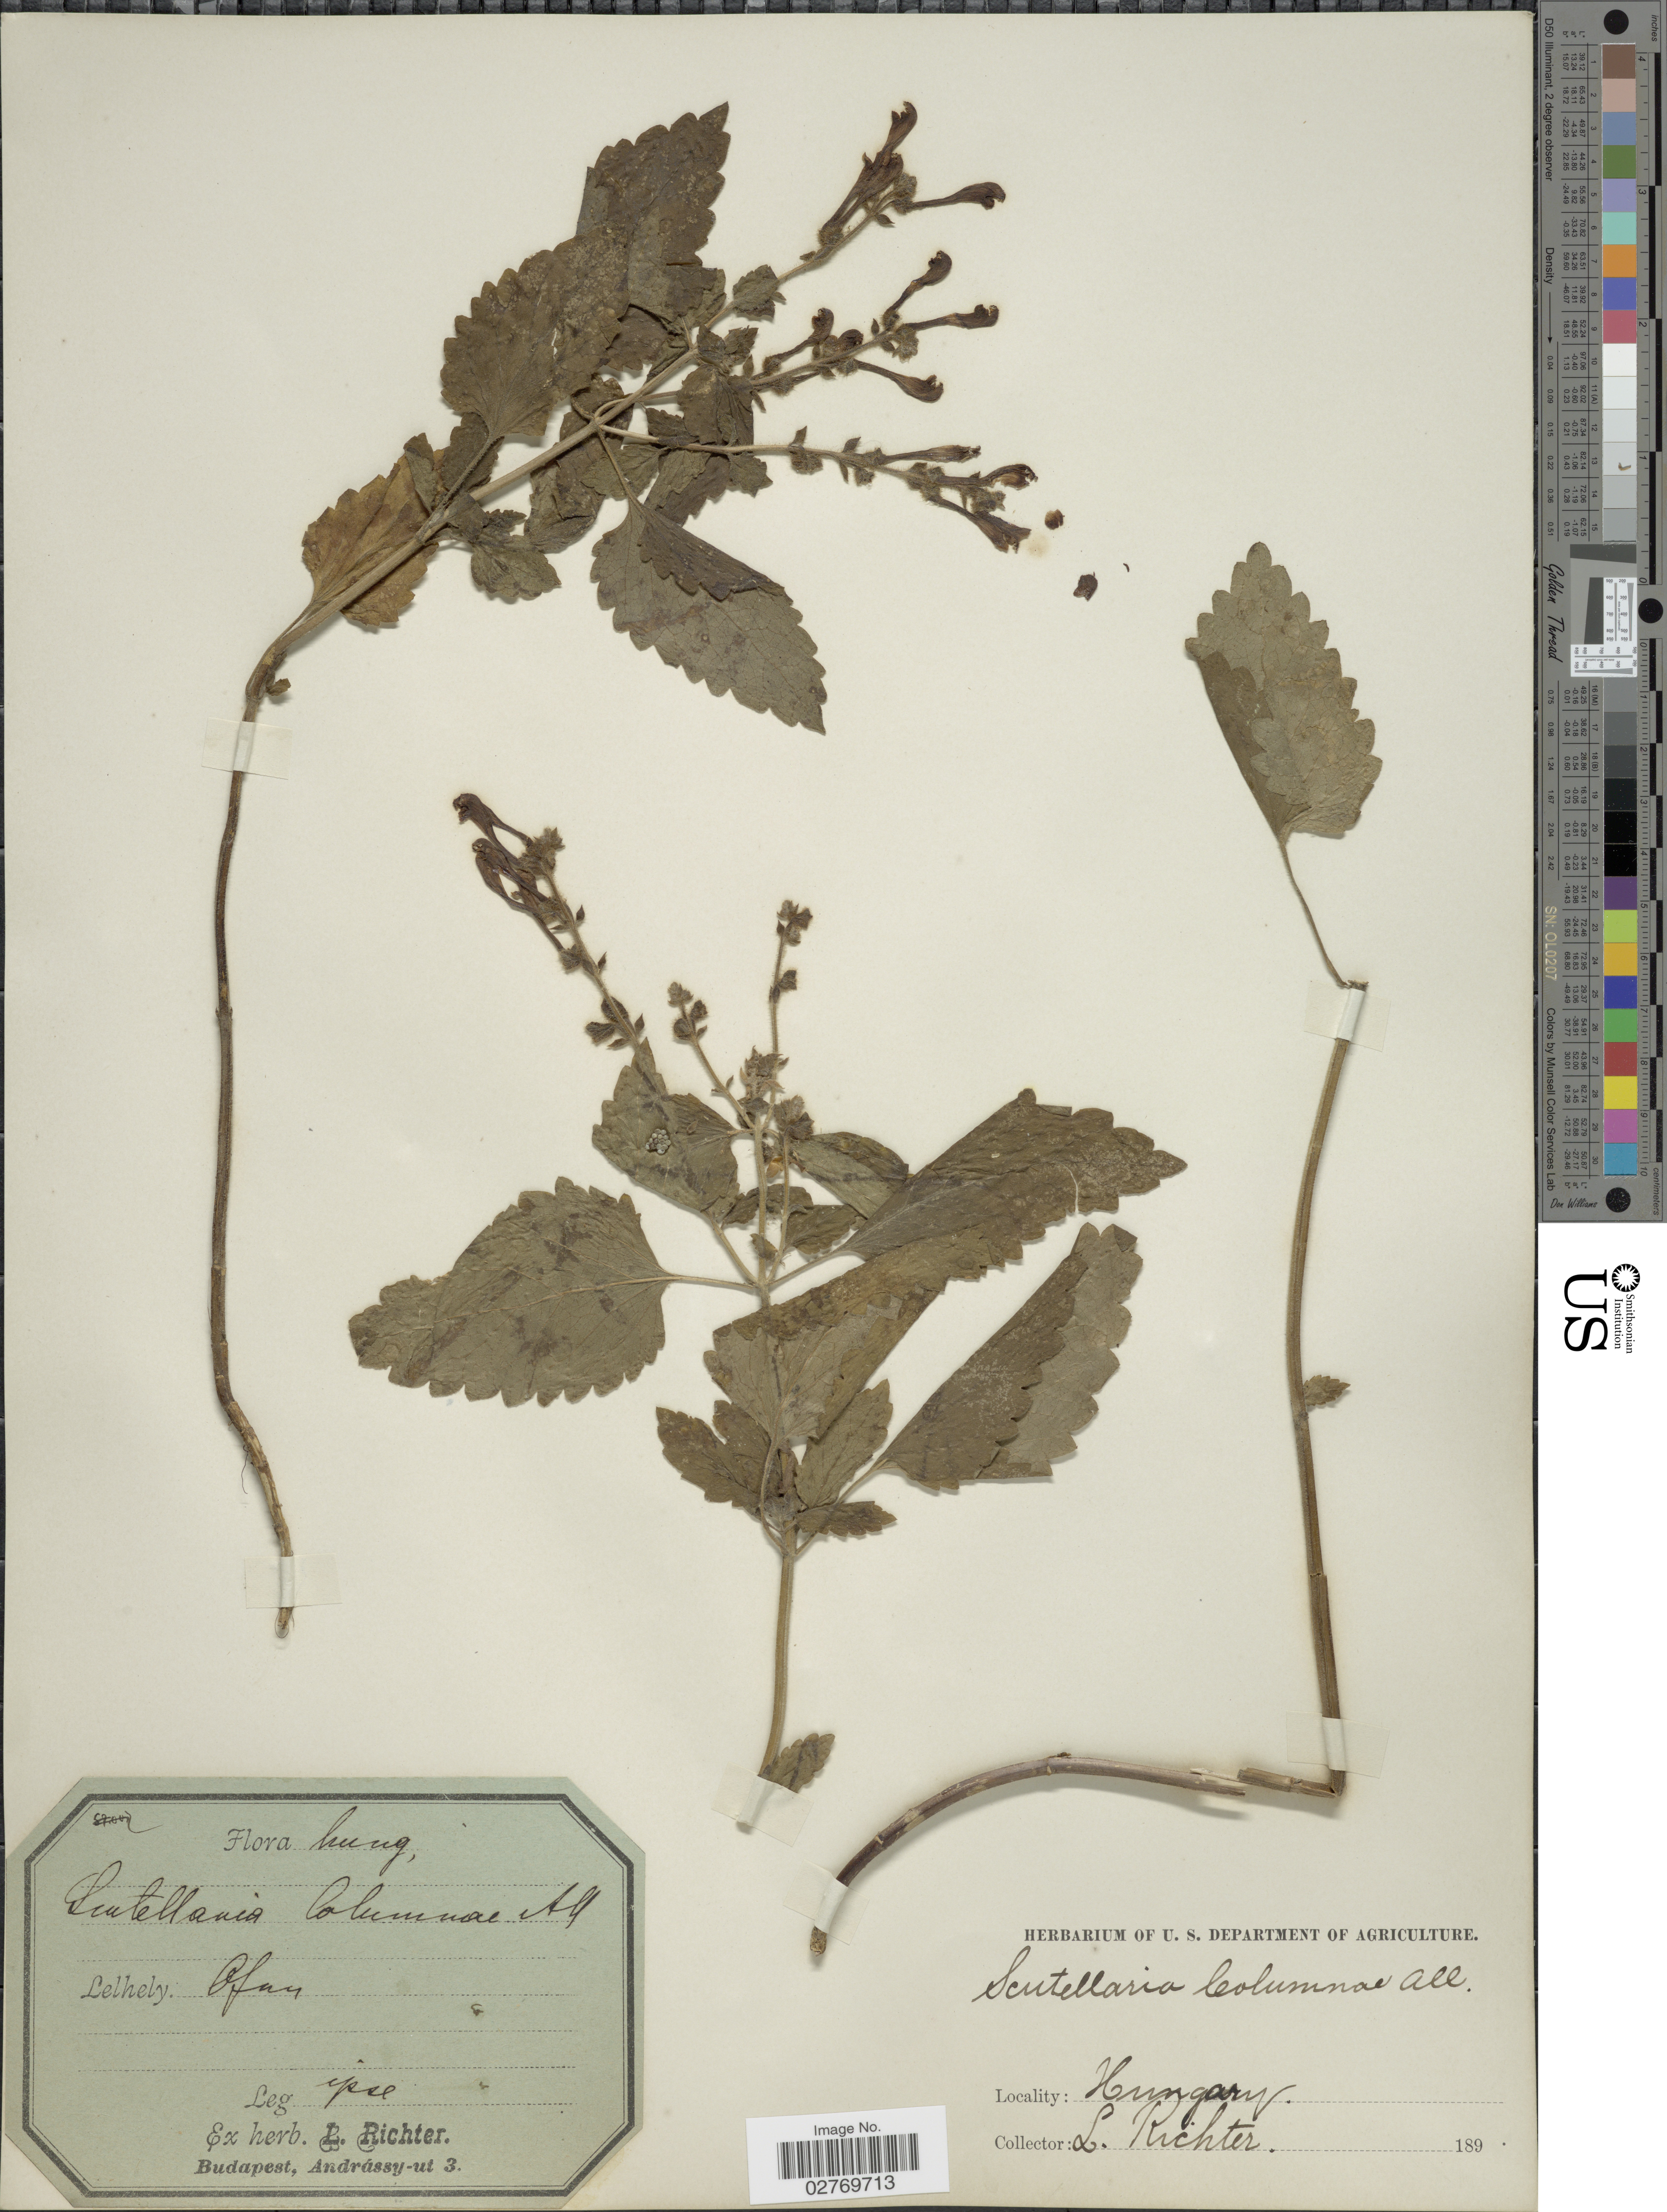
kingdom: Plantae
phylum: Tracheophyta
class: Magnoliopsida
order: Lamiales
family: Lamiaceae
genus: Scutellaria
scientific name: Scutellaria columnae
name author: All.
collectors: L. Richter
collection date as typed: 189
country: Hungary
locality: Afan.